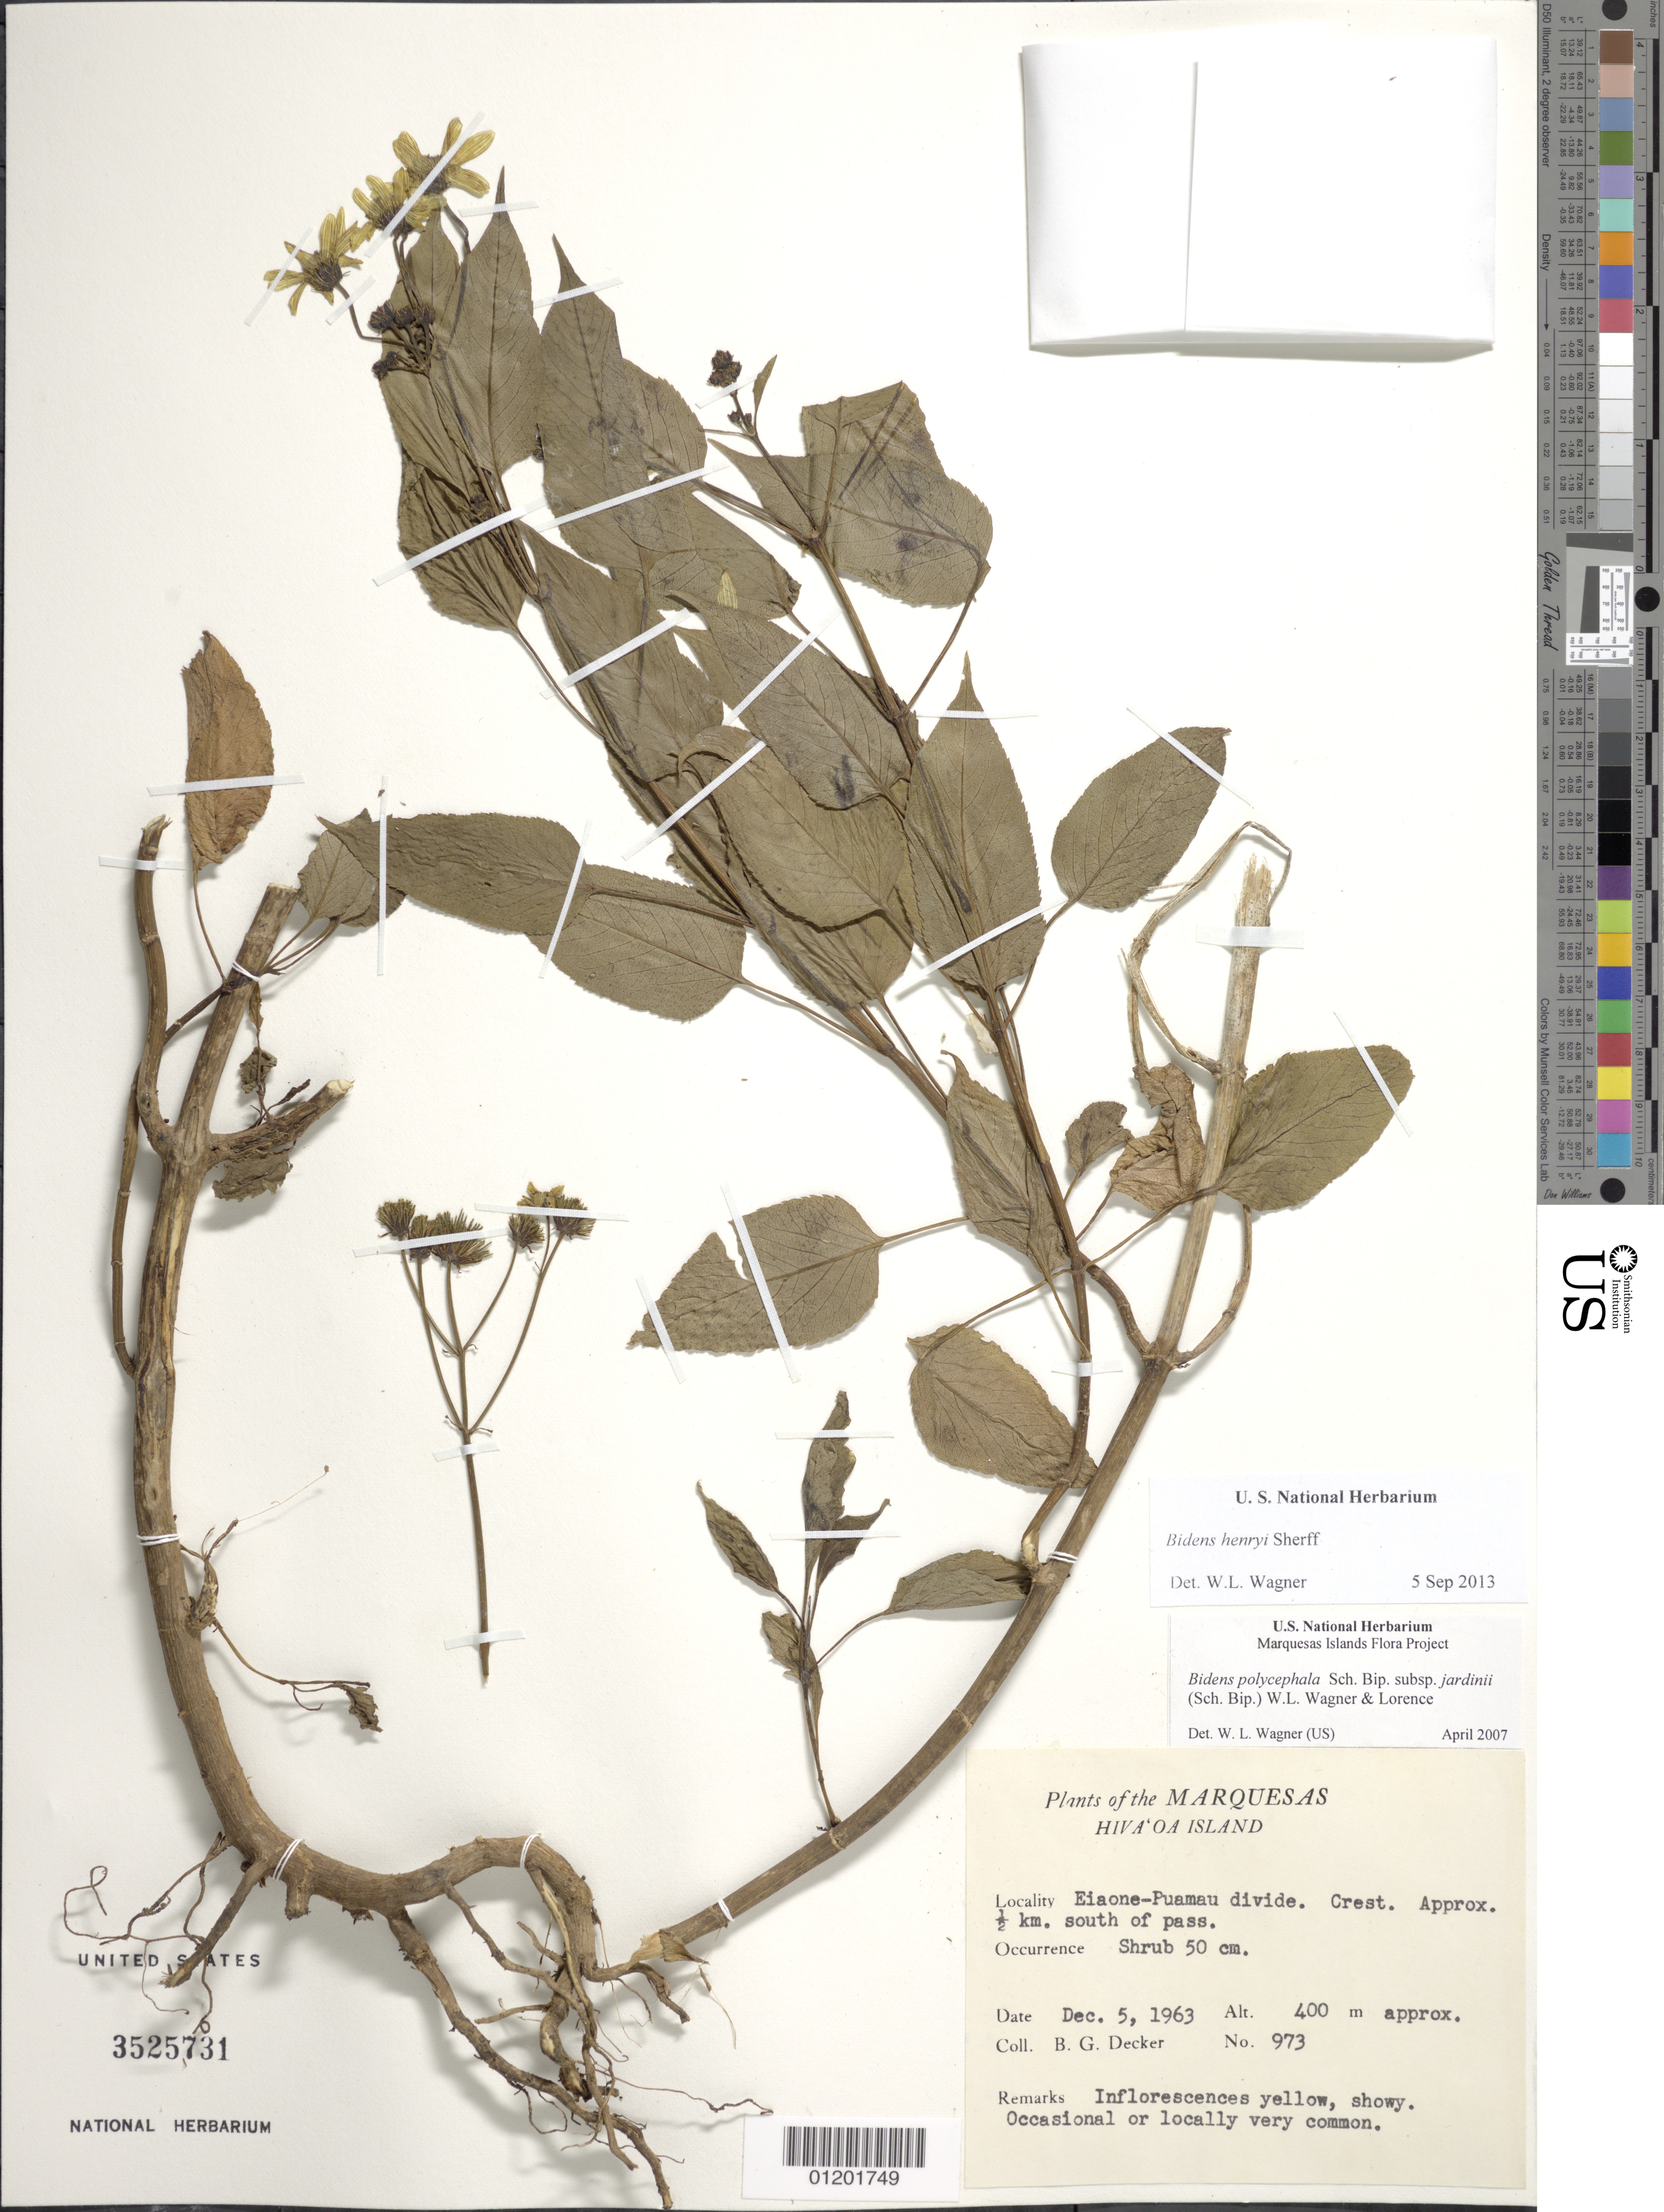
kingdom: Plantae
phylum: Tracheophyta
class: Magnoliopsida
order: Asterales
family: Asteraceae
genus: Bidens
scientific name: Bidens henryi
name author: Sherff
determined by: Wagner, W. L., (BOT), Smithsonian Institution - National Museum of Natural History (UNITED STATES)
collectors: B. G. Decker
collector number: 973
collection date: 1963-12-05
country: French Polynesia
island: Hiva Oa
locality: Eiaone-Piamau divide, crest approx. 0.5 km from pass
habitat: Occasionally or locally very common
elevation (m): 400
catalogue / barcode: US 3525731